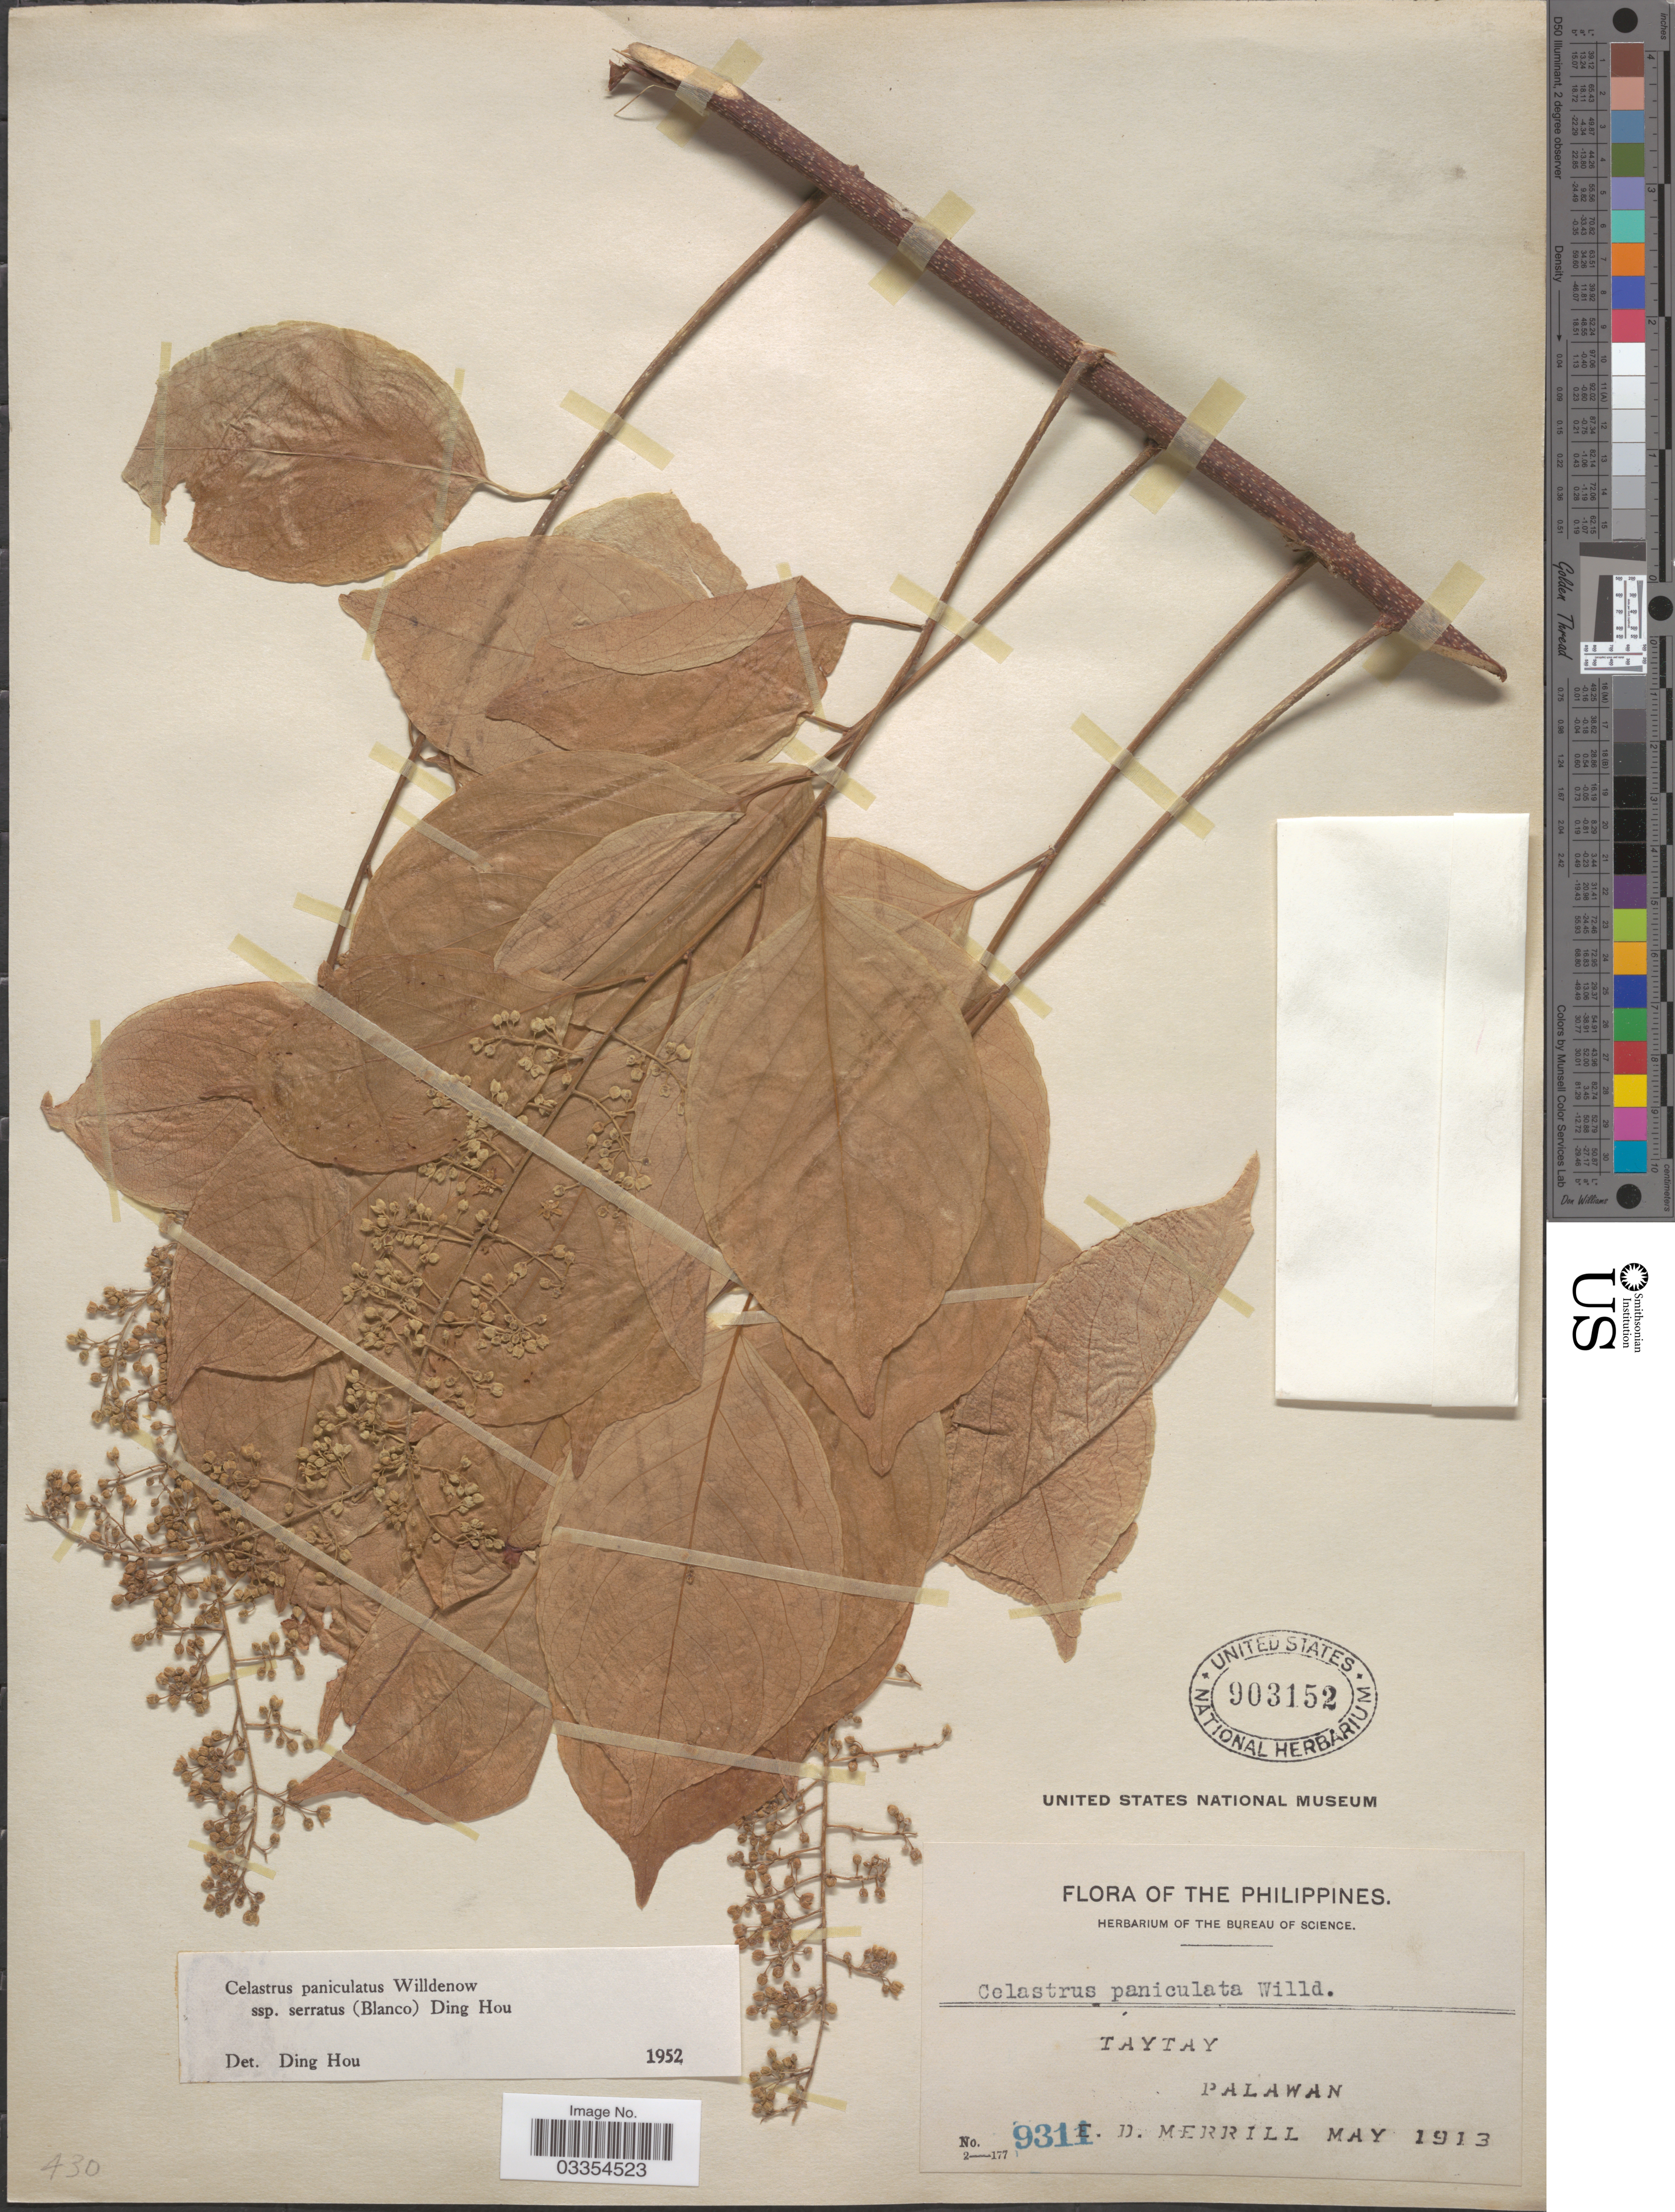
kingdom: Plantae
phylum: Tracheophyta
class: Magnoliopsida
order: Celastrales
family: Celastraceae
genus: Celastrus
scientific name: Celastrus paniculatus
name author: Willd.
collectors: E. D. Merrill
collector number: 9311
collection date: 1913-05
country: Philippines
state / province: Mimaropa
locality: Taytay, Palawan.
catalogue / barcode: US 903152